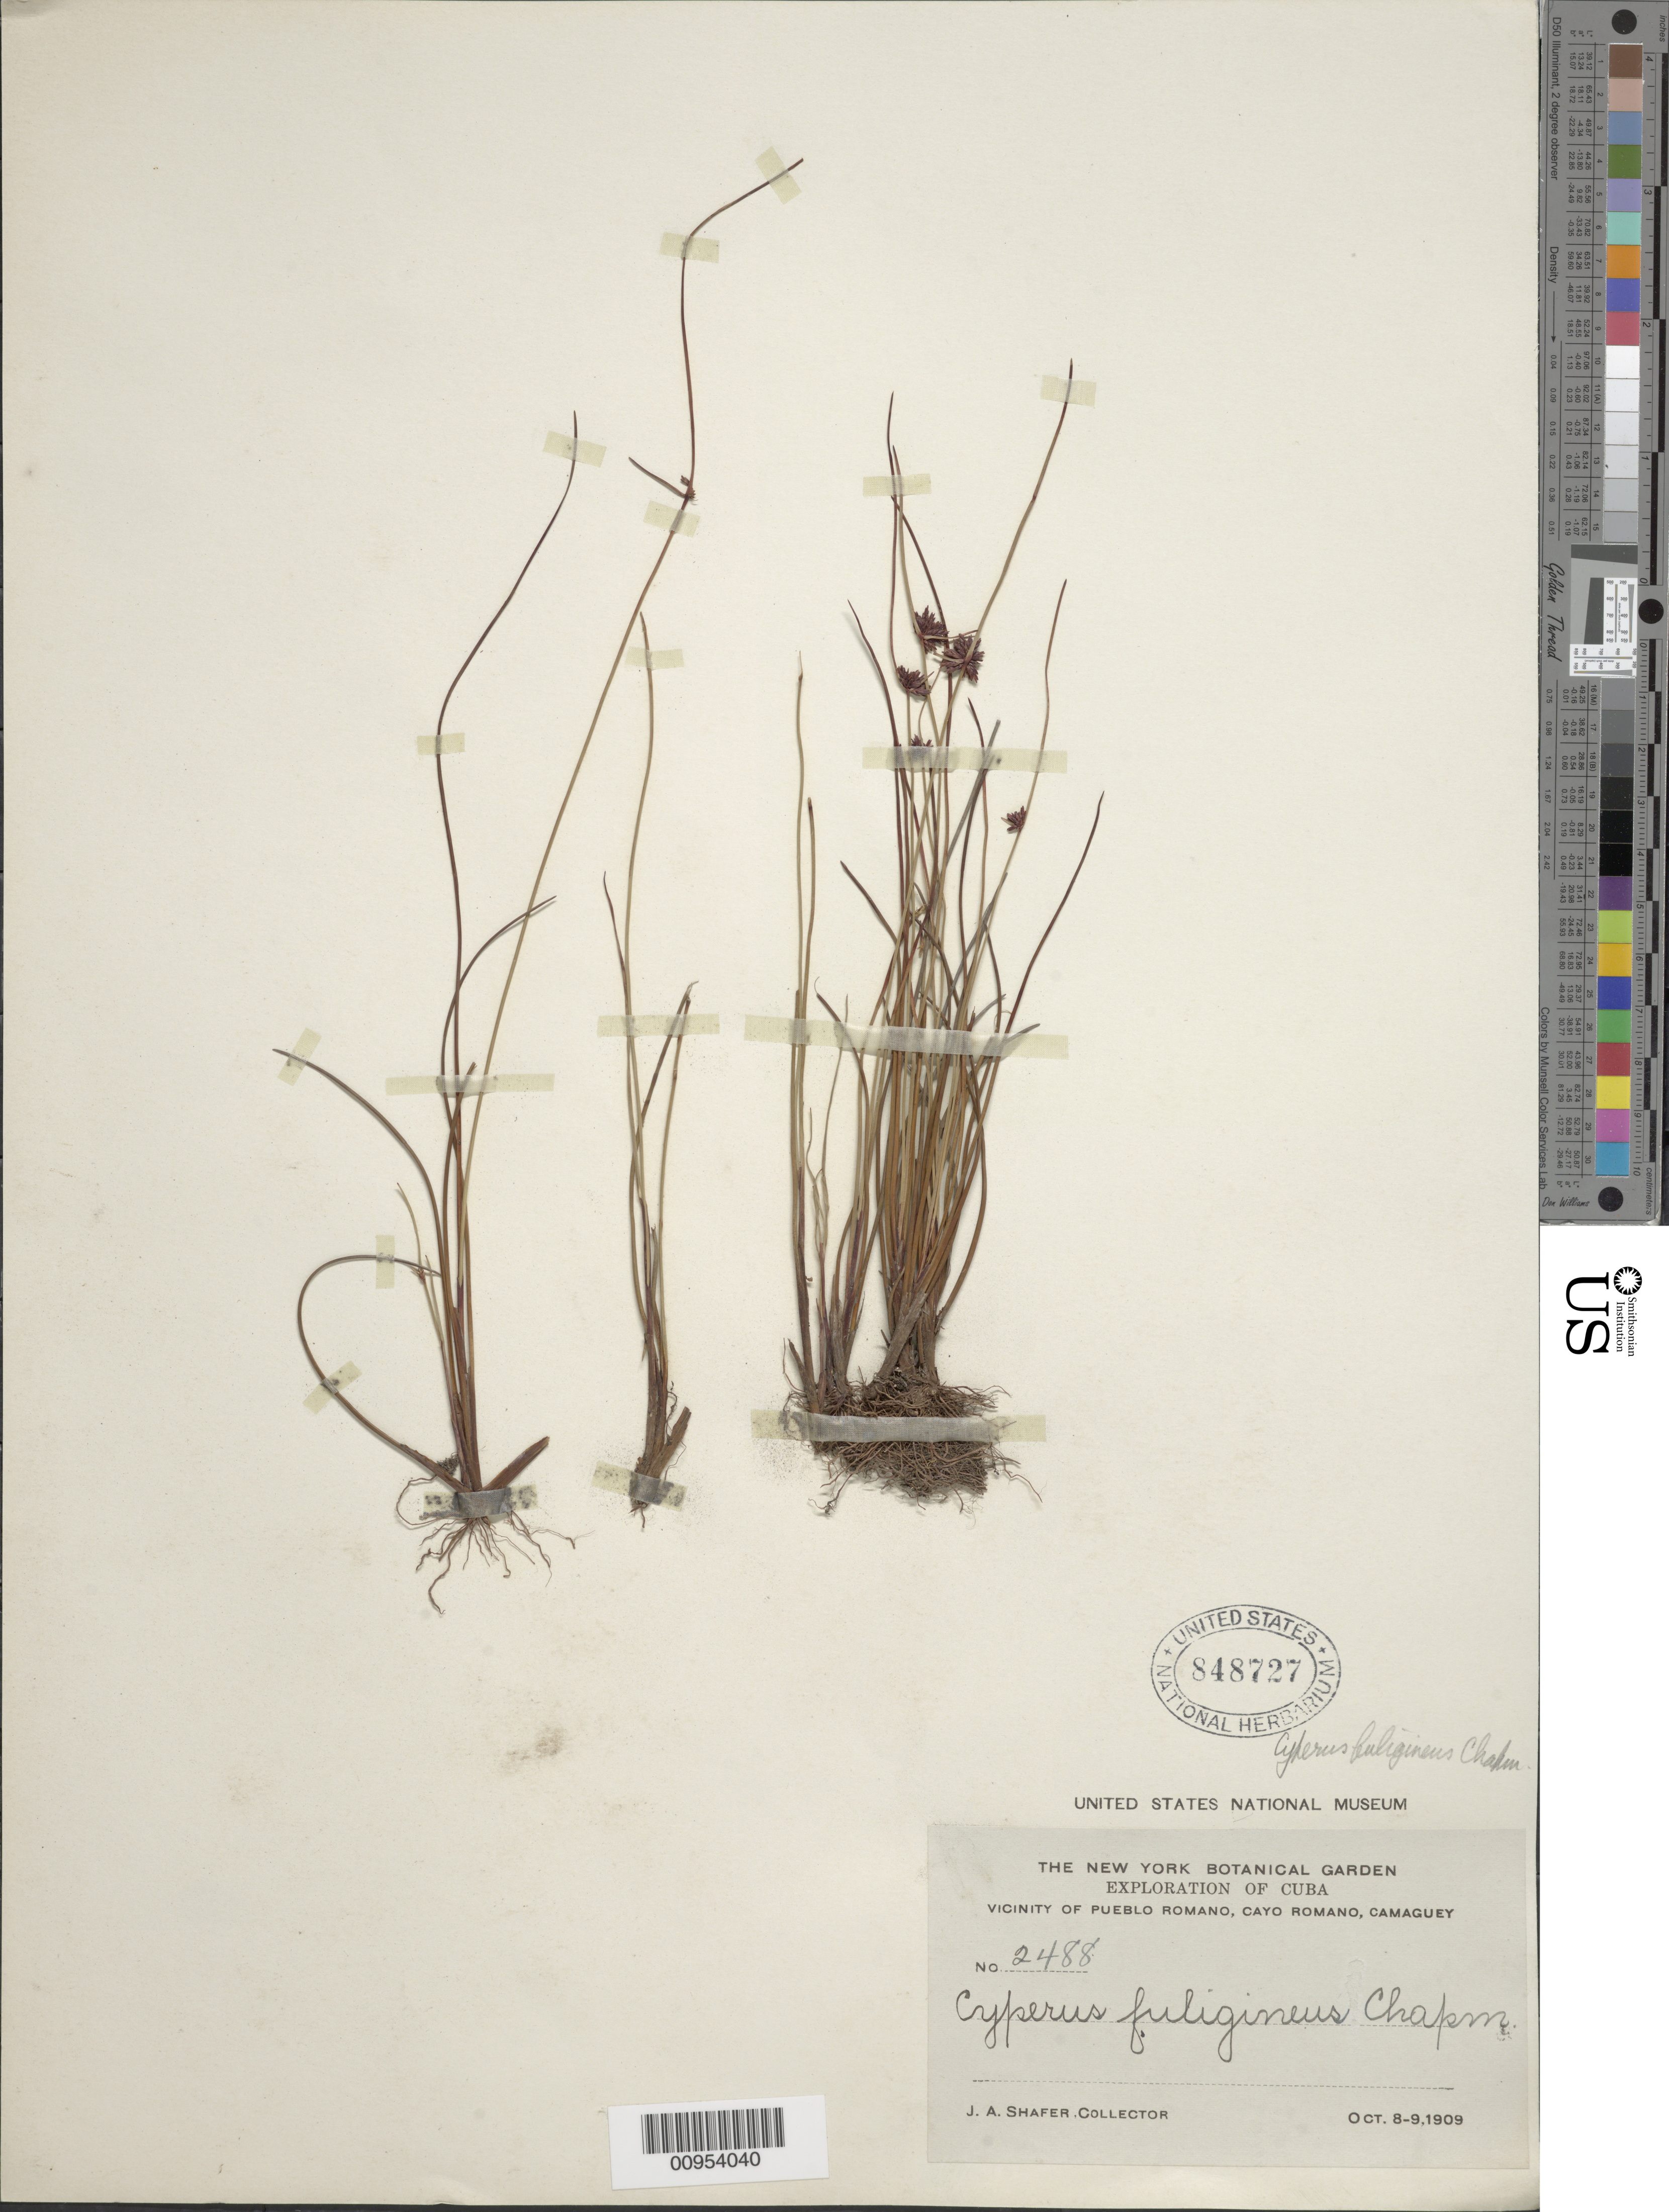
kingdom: Plantae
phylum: Tracheophyta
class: Liliopsida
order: Poales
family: Cyperaceae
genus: Cyperus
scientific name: Cyperus fuligineus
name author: Chapm.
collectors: J. A. Shafer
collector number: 2488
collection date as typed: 08 Oct 1909 to 09 Oct 1909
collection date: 1909-10-08/1909-10-09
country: Cuba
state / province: Camagüey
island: Cuba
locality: Vicinity of Pueblo Romano, Cayo Romano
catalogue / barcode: US 848272